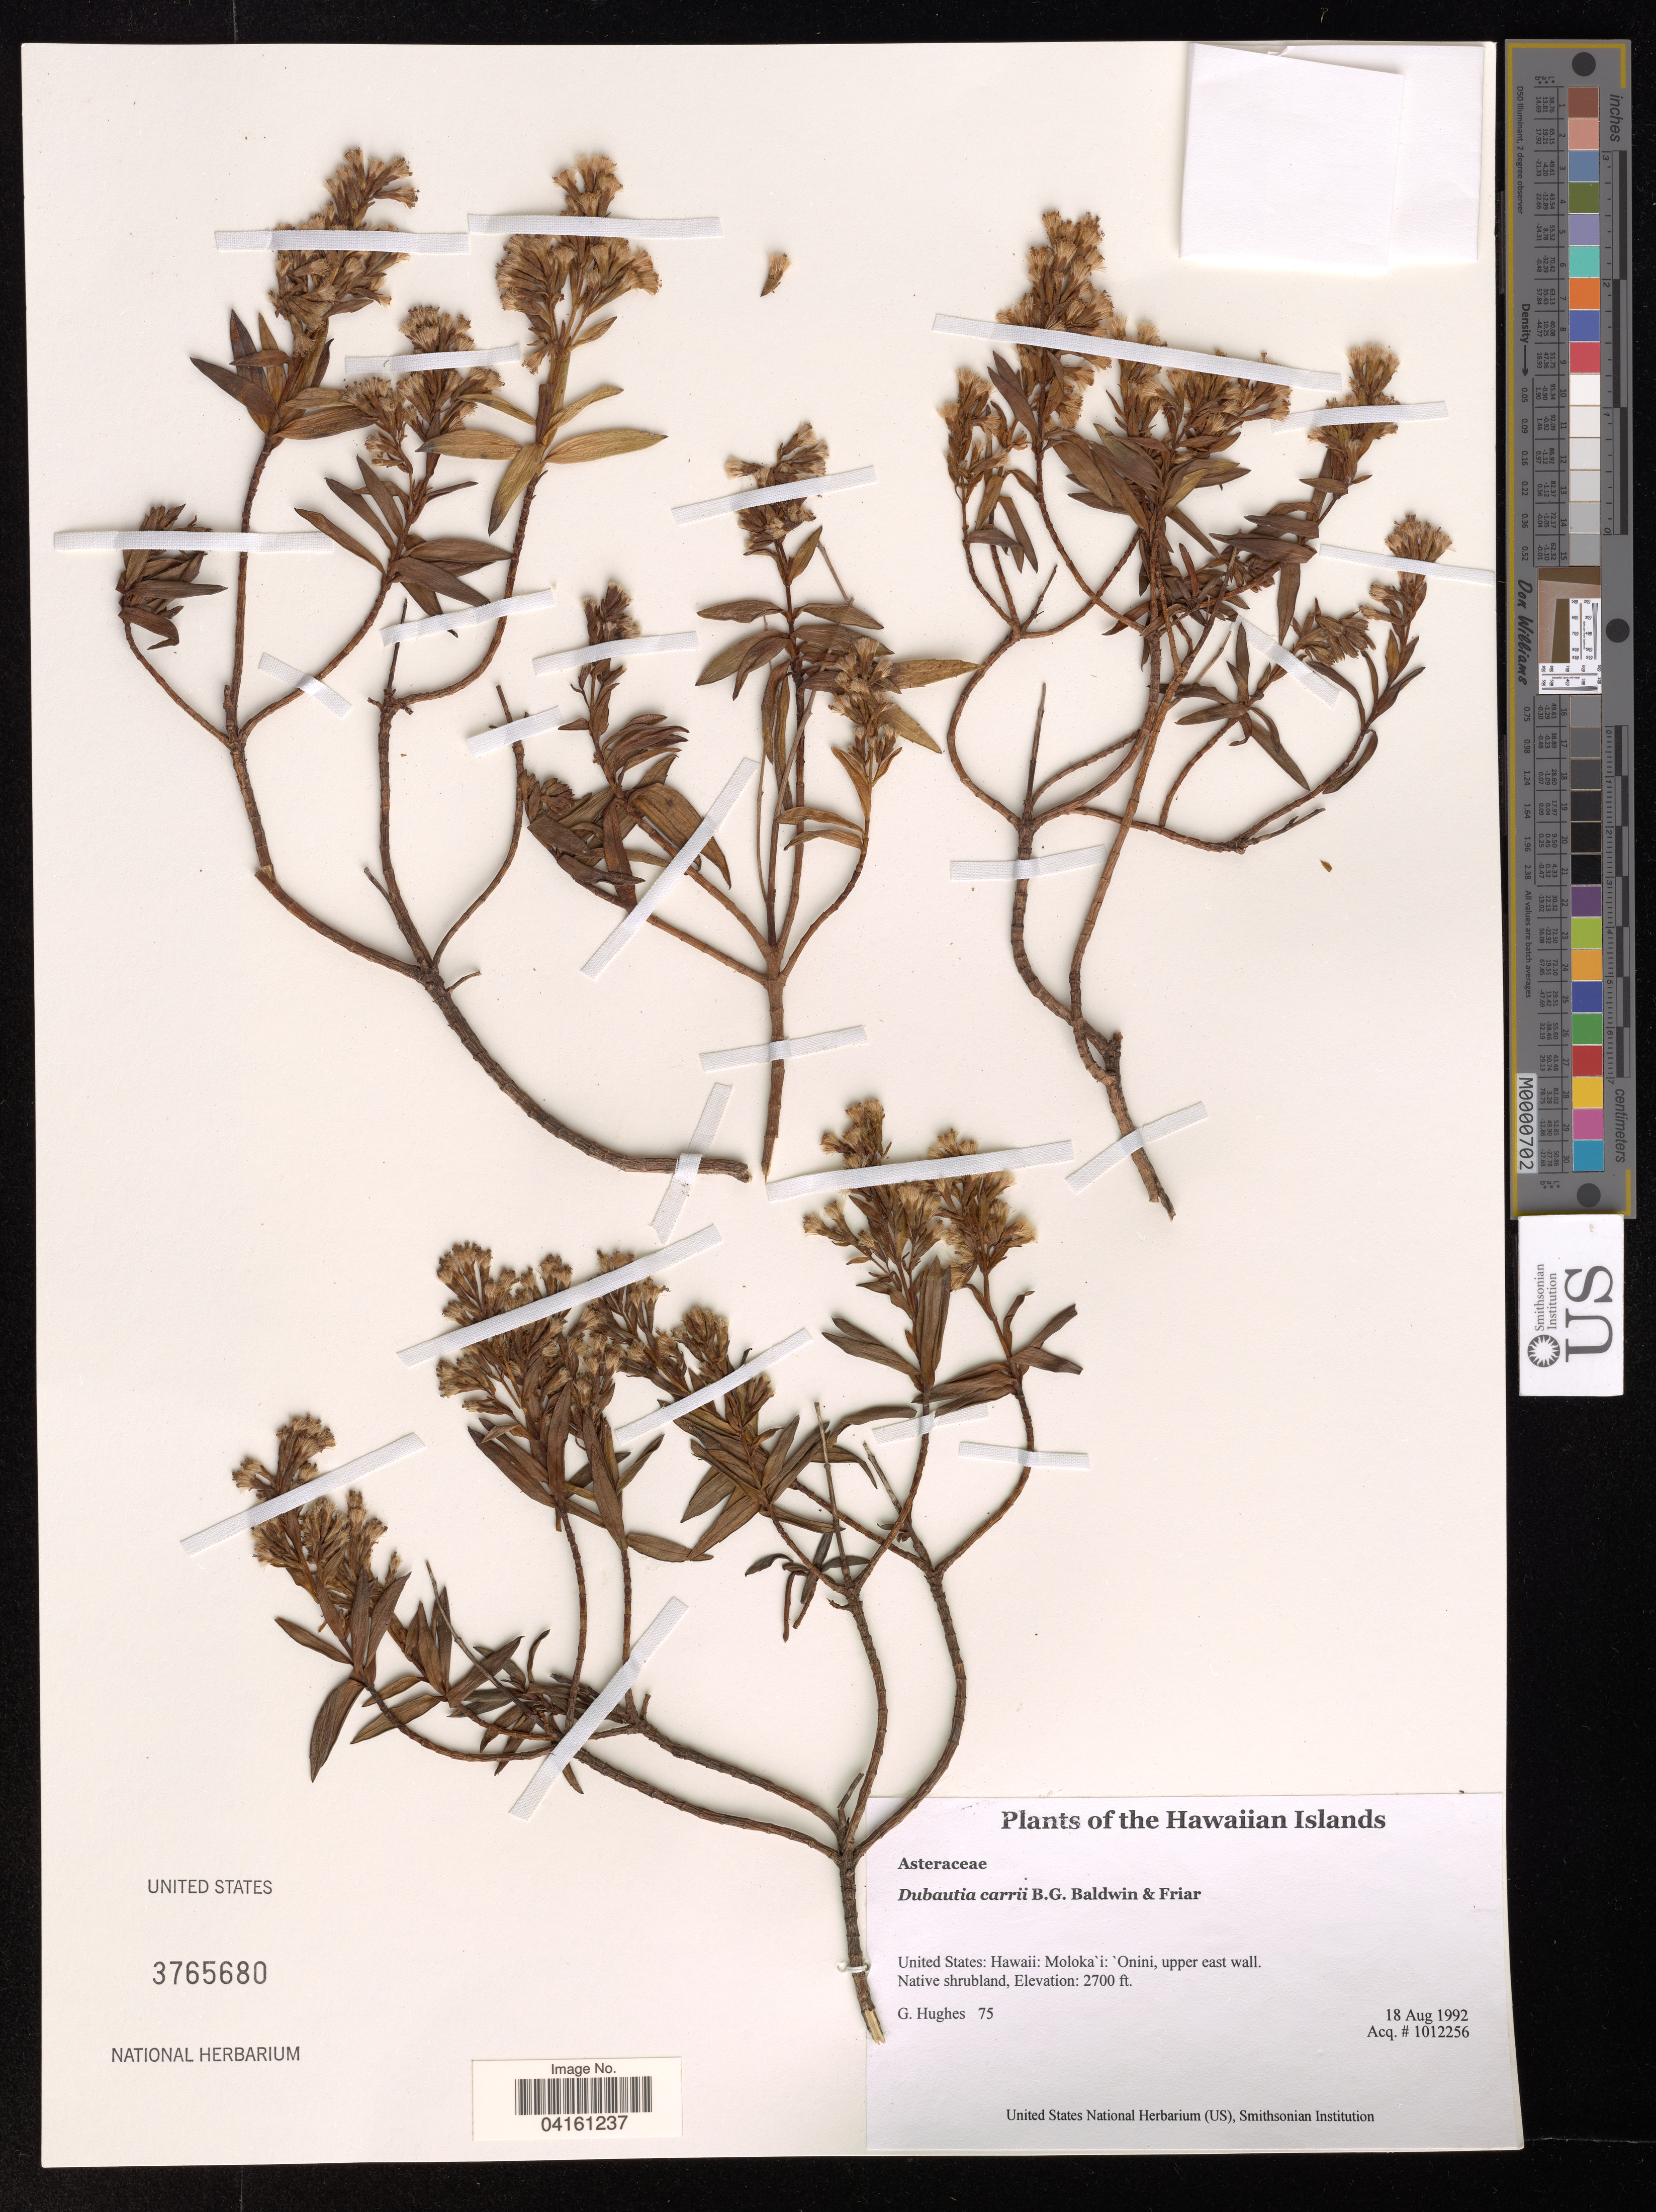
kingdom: Plantae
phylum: Tracheophyta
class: Magnoliopsida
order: Asterales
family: Asteraceae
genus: Dubautia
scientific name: Dubautia carrii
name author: B.G. Baldwin & Friar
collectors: G. Hughes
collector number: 75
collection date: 1992-08-18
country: United States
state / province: Hawaii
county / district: Maui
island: Moloka'i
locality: The Hawaiian Islands. Moloka'i: 'Onini, upper east wall.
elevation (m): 823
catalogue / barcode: US 3765680